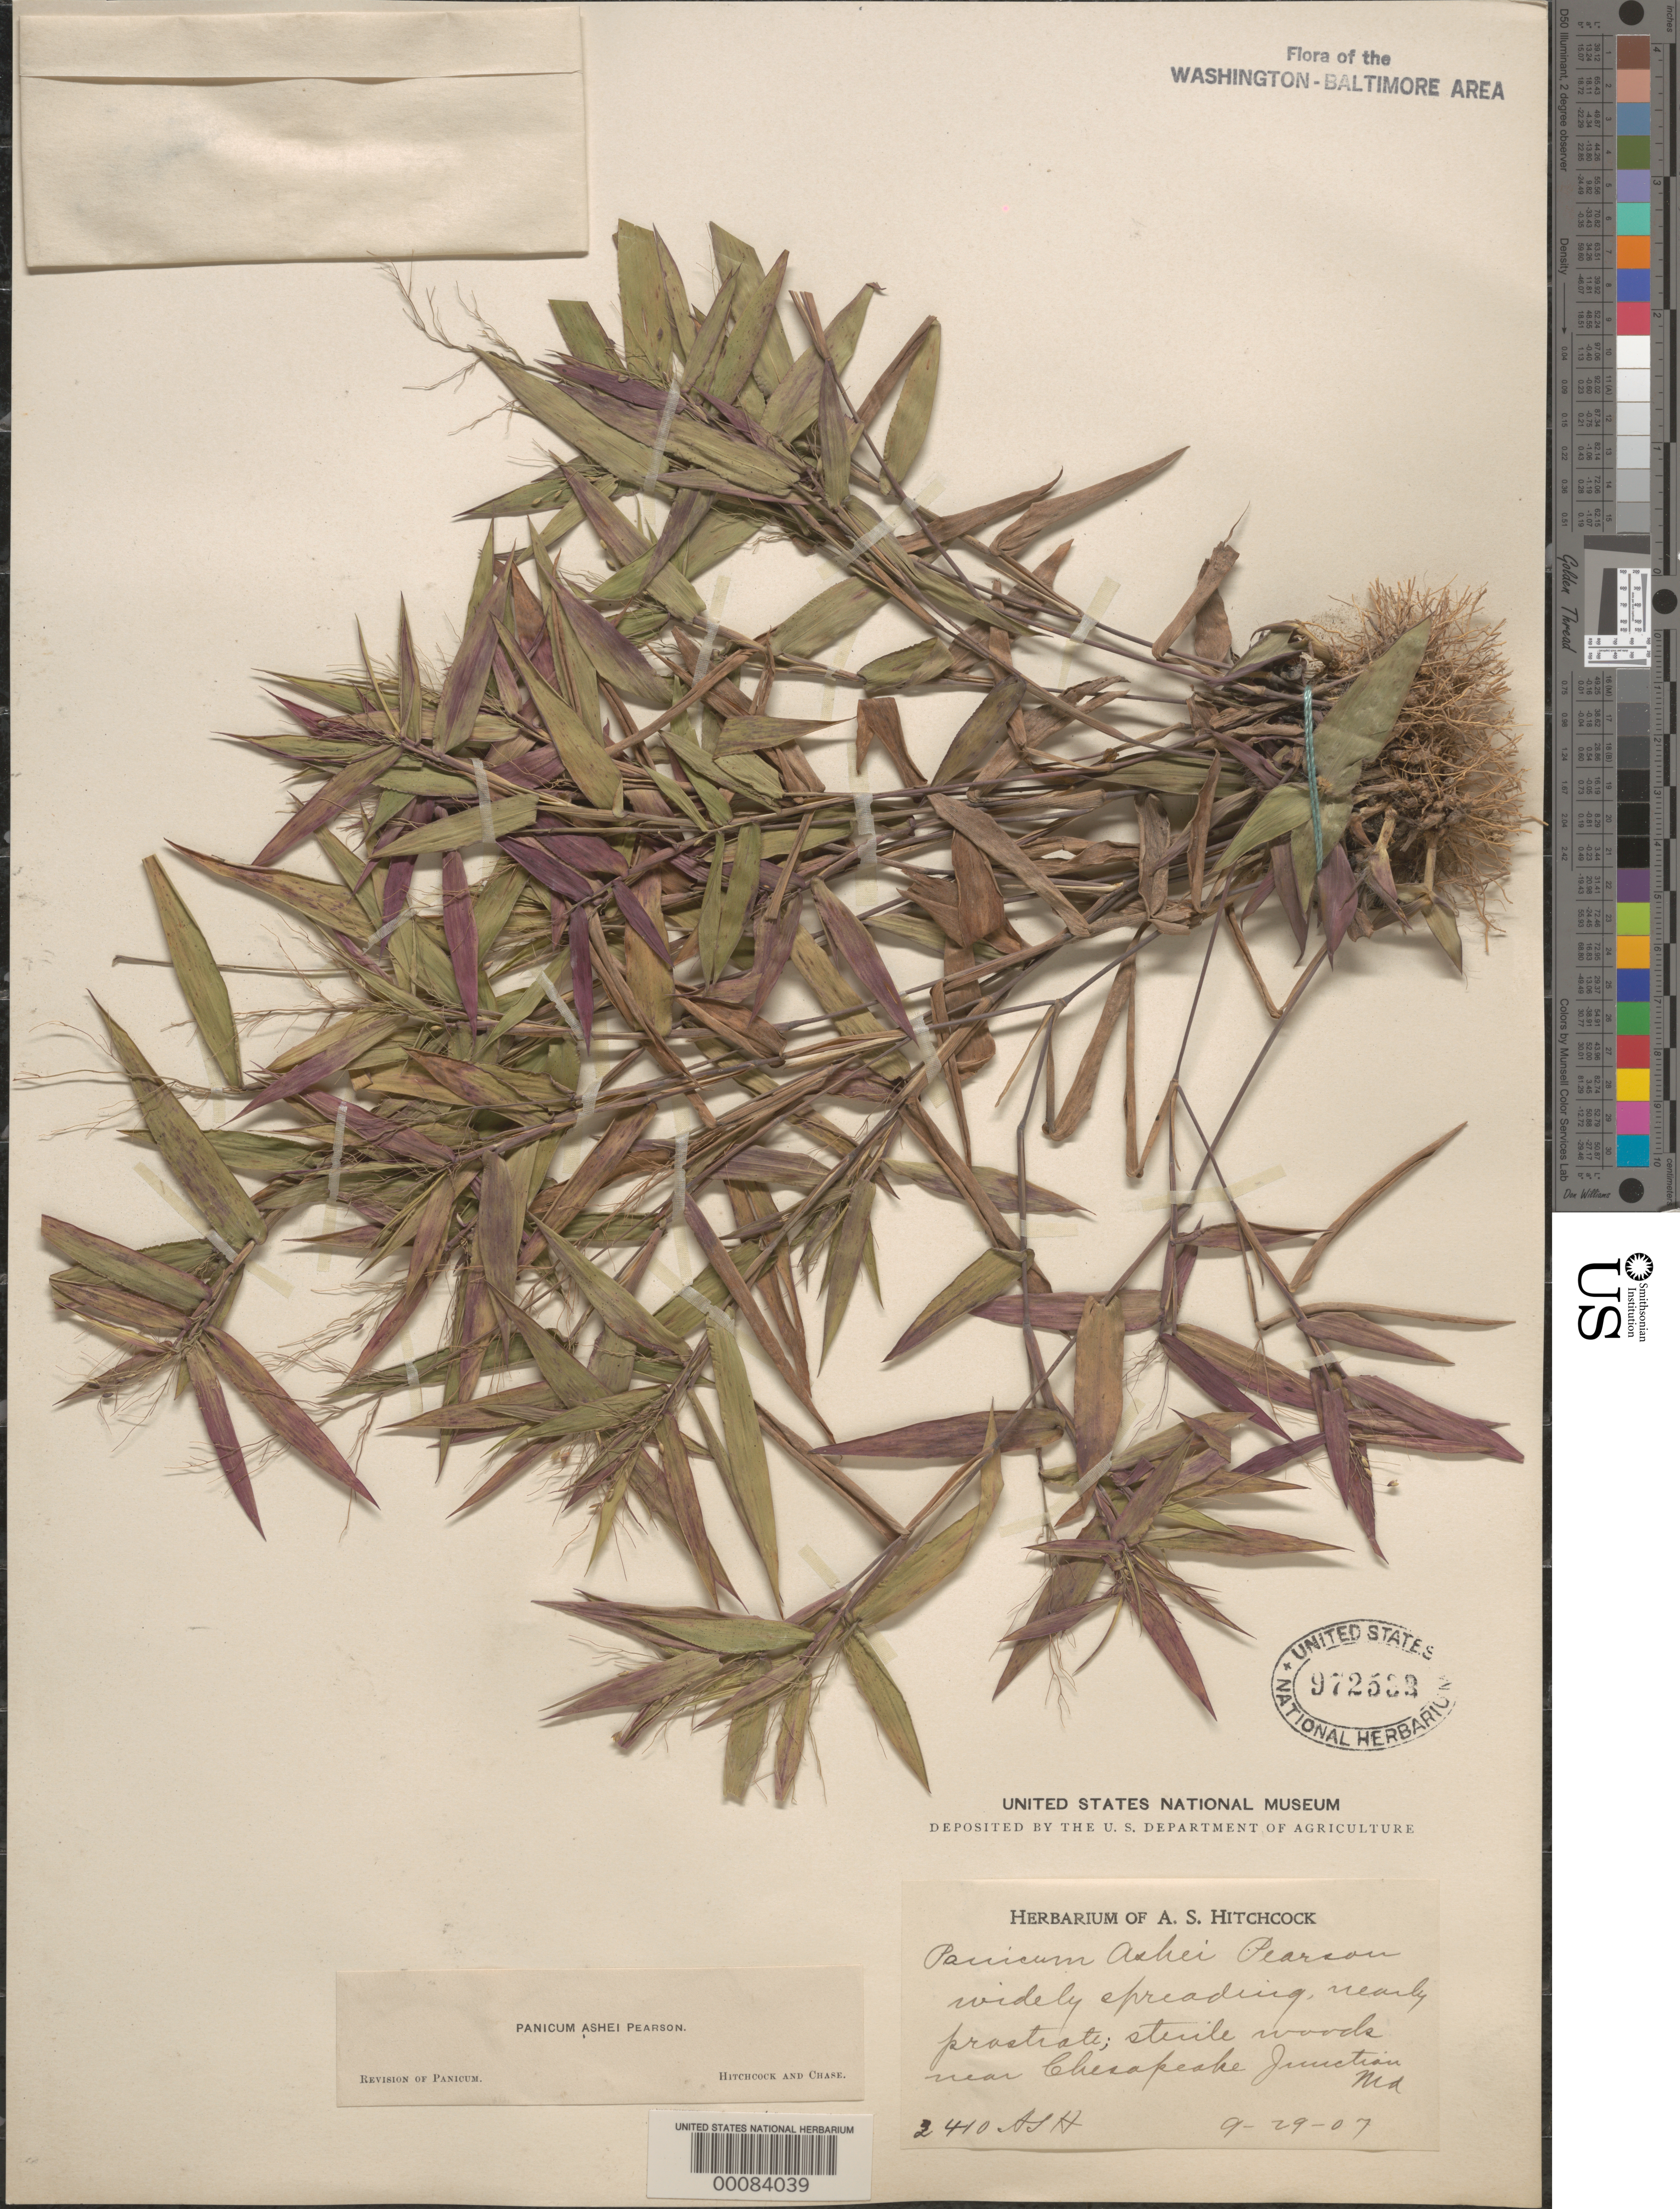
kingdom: Plantae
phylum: Tracheophyta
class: Liliopsida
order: Poales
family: Poaceae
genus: Dichanthelium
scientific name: Dichanthelium commutatum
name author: (Schult.) Gould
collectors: A. S. Hitchcock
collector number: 2410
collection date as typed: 29 Sep 1907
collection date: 1907-09-29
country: United States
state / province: Maryland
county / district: Prince George's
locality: Chesapeake Junction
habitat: Sterile woods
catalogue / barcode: US 972533